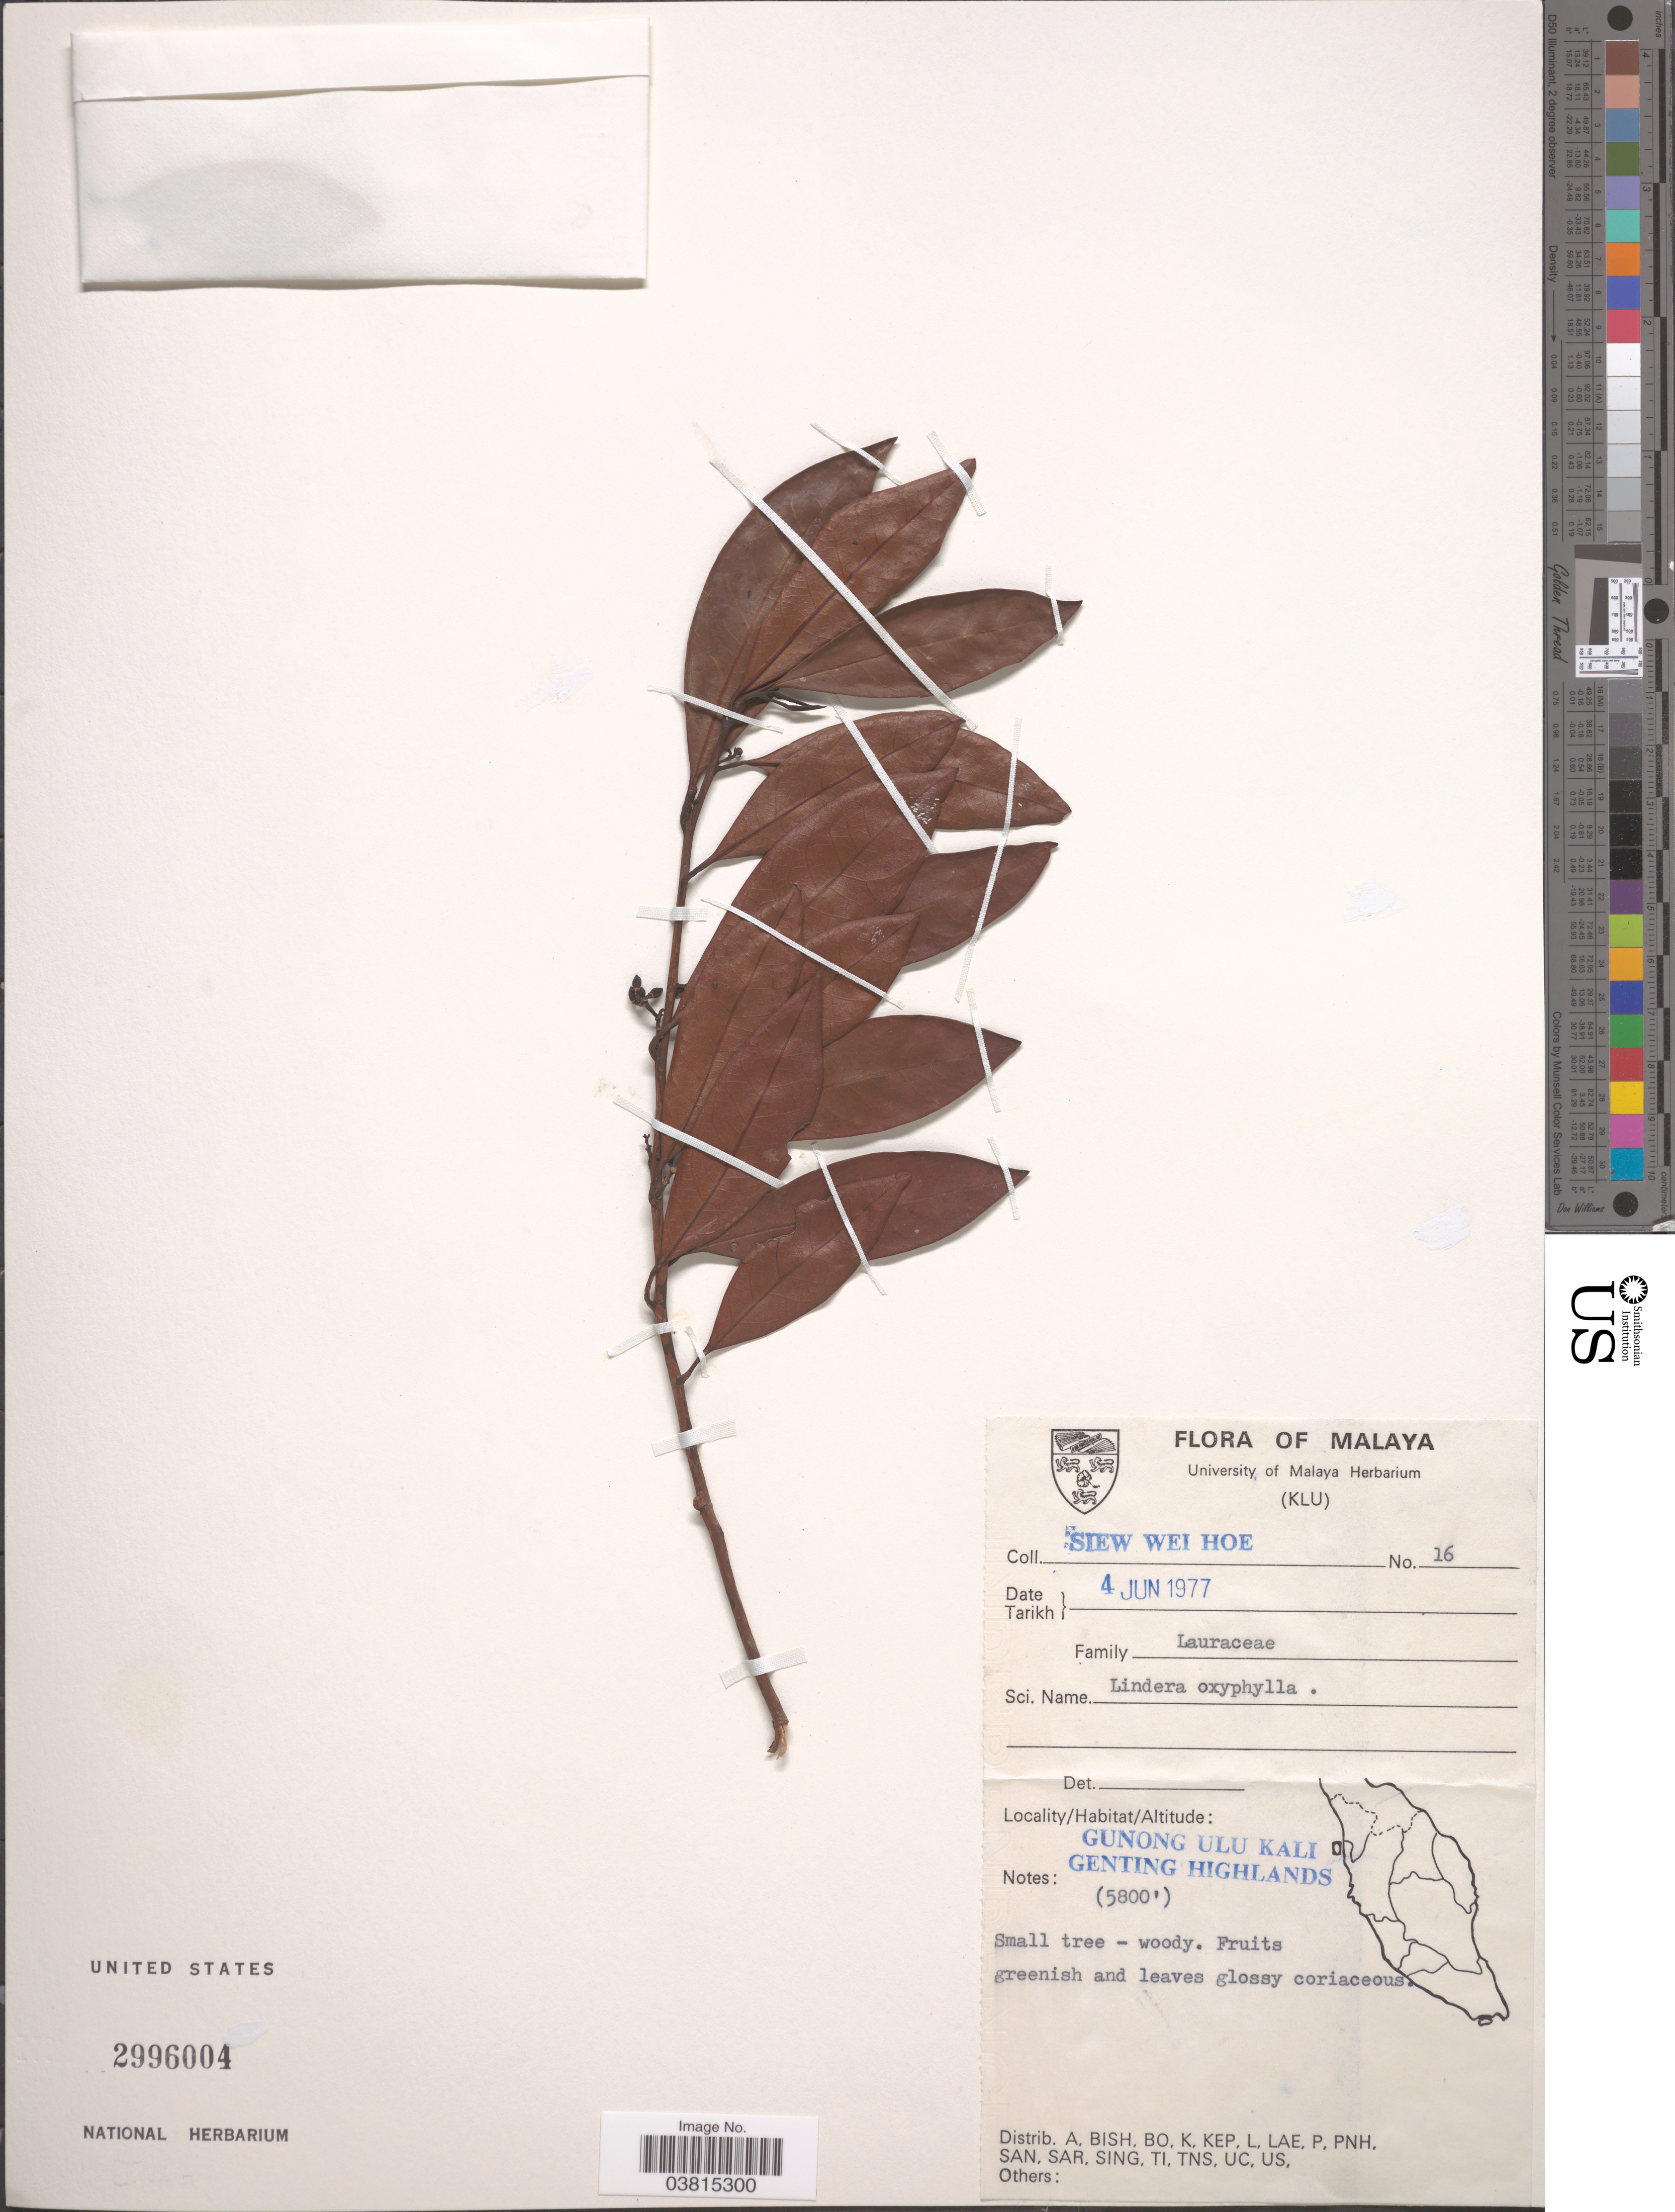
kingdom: Plantae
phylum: Tracheophyta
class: Magnoliopsida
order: Laurales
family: Lauraceae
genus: Lindera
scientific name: Lindera oxyphylla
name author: Hook. f.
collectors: W. H. Siew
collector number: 16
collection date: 1977-06-04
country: Malaysia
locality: Malaya. Gunong Ulu Kali. Genting Highlands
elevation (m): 1768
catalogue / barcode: US 2996004